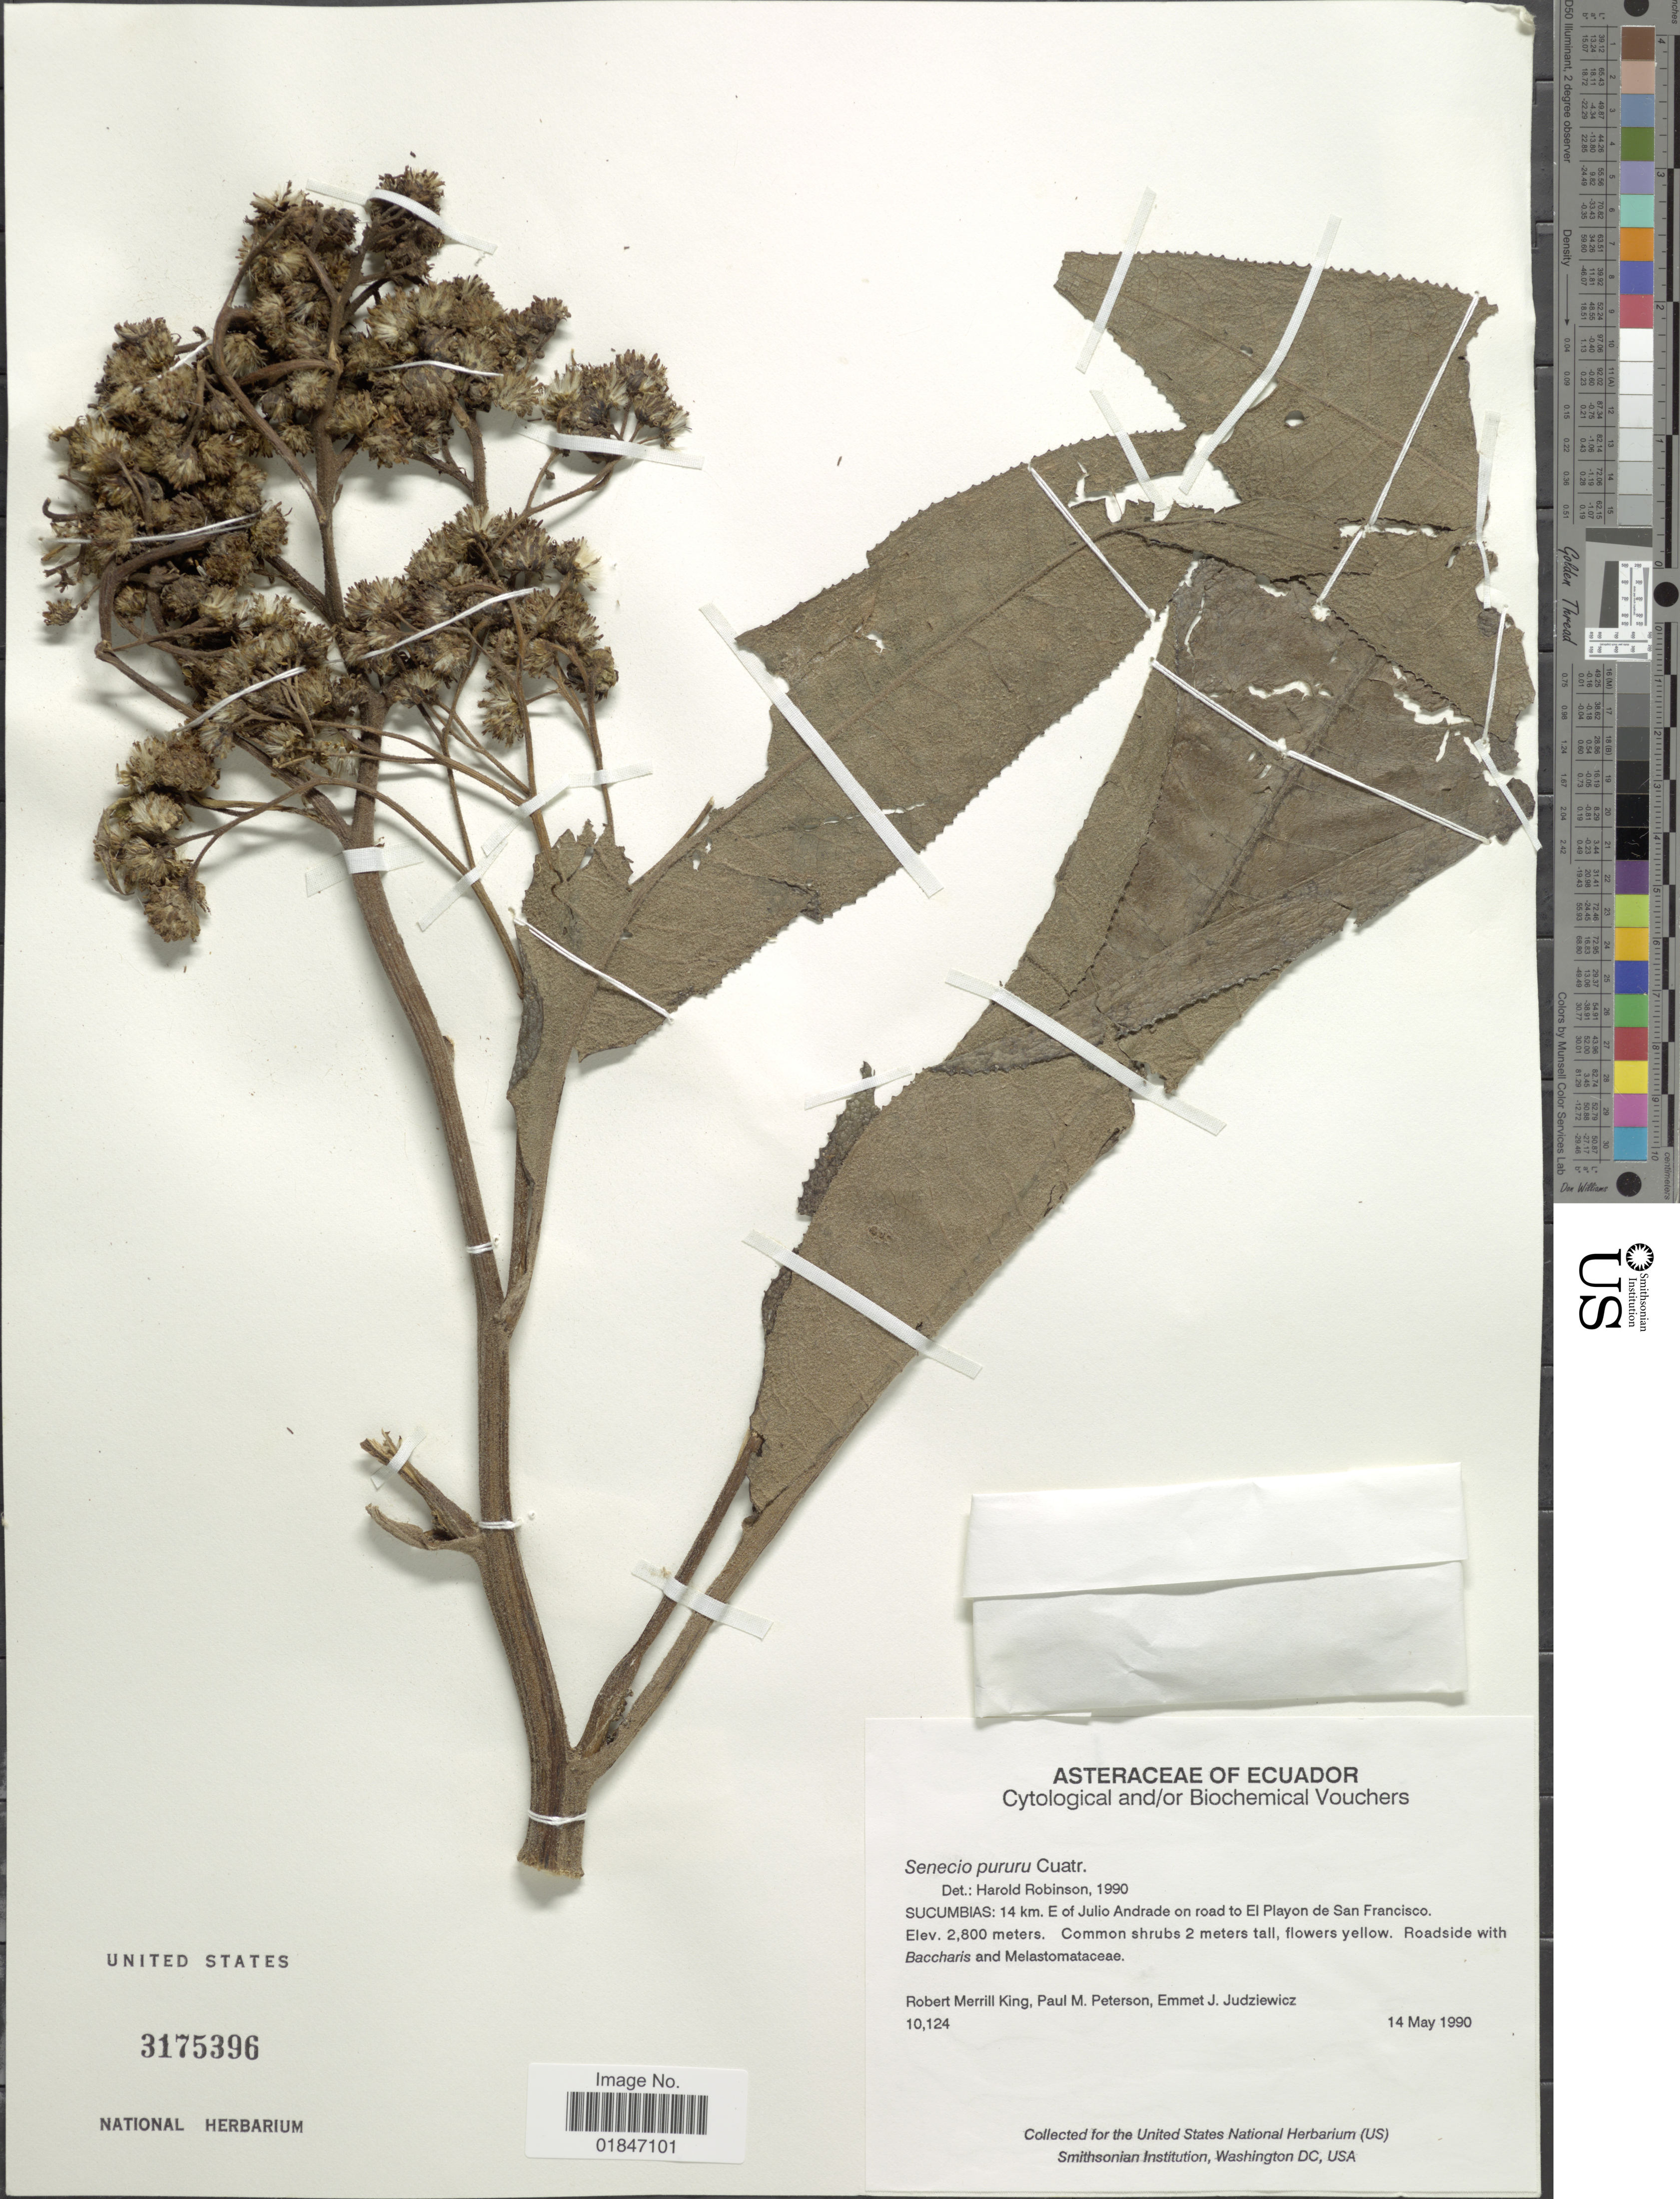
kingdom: Plantae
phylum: Tracheophyta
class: Magnoliopsida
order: Asterales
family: Asteraceae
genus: Dendrophorbium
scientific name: Dendrophorbium sibundoyense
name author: (Cuatrec.) C. Jeffrey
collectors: R. M. King, P. Petersen & E. J. Judziewicz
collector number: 10124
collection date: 1990-05-14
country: Ecuador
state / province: Sucumbíos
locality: Sucumbios: 14 km. E of Julio Andrade on road to El Playon de San Francisco.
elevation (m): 2800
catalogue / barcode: US 3175396